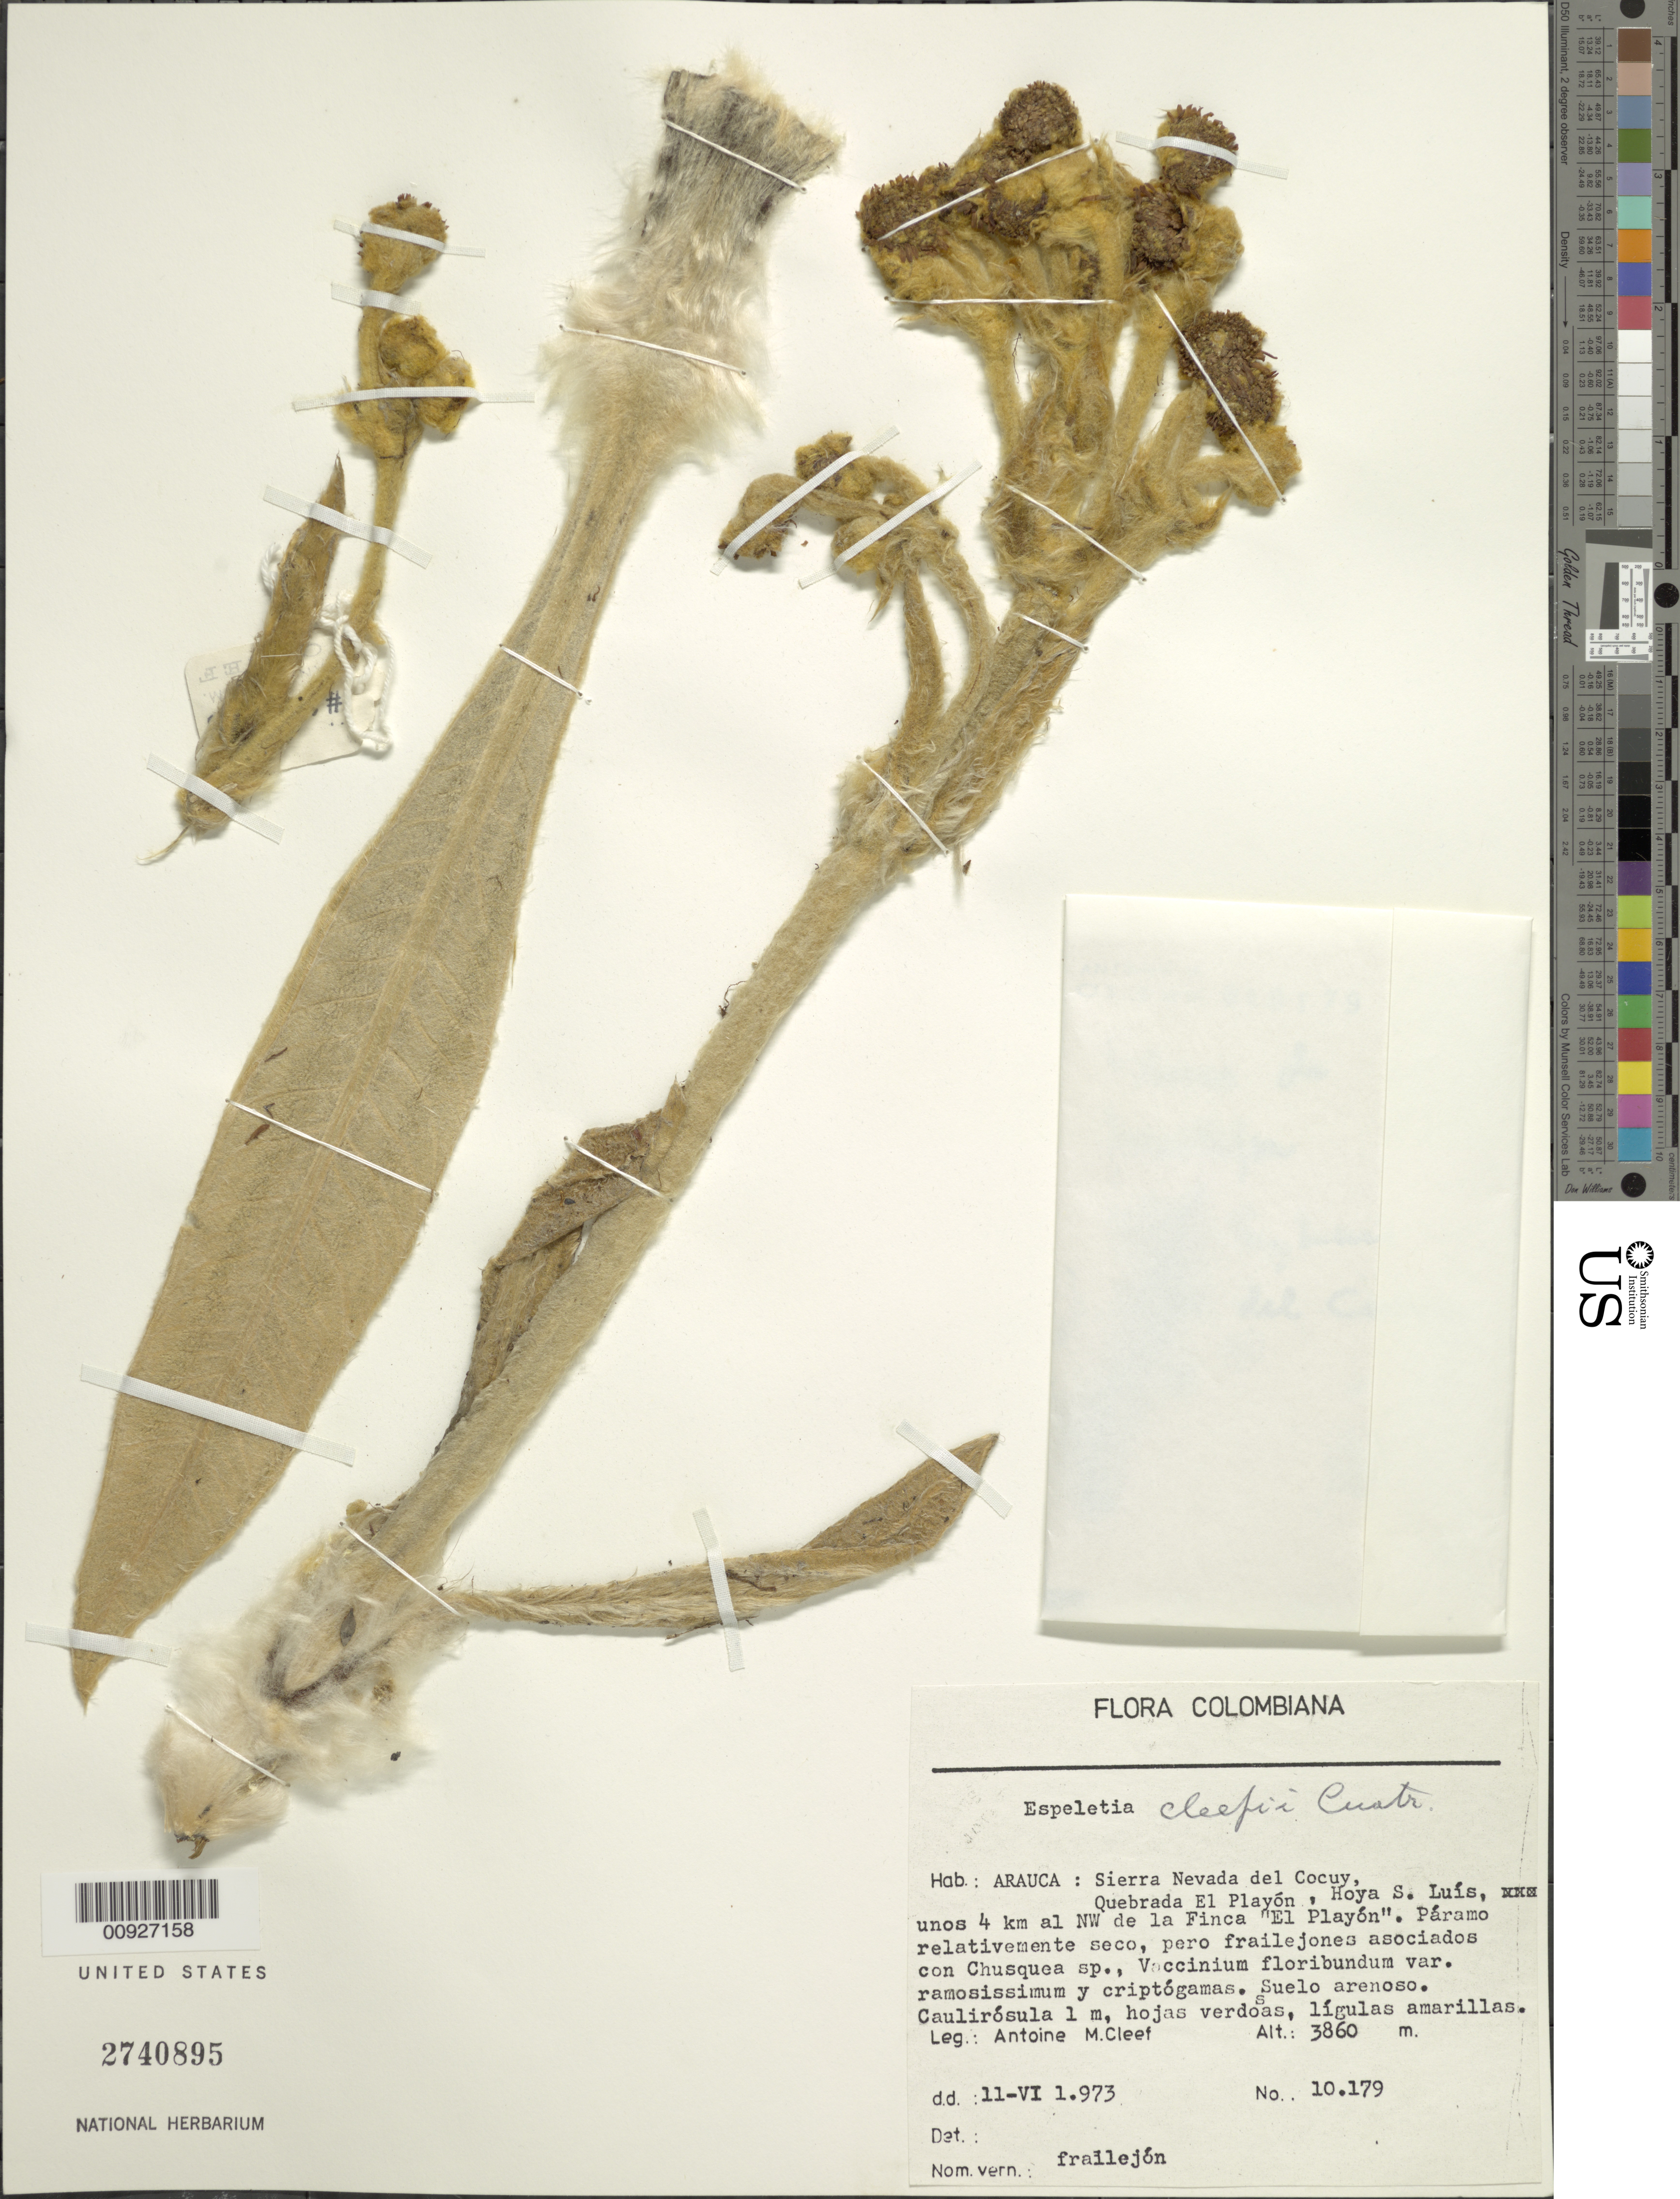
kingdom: Plantae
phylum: Tracheophyta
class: Magnoliopsida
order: Asterales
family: Asteraceae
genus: Espeletia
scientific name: Espeletia cleefii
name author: Cuatrec.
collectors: A. M. Cleef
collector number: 10179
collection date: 1973-06-11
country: Colombia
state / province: Arauca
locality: Sierra nevada del Cocuy, Quebrada El Playón, Hoya San Luis, a unos 4 km al NW de la Finca "El Playón".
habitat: Páramo relativamnete seco, pero frailejones asociados con Chusquea sp., Vaccinium floribundum var. Ramosissimum y criptógamas. Suelo arenoso.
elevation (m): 3860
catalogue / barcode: US 2740895